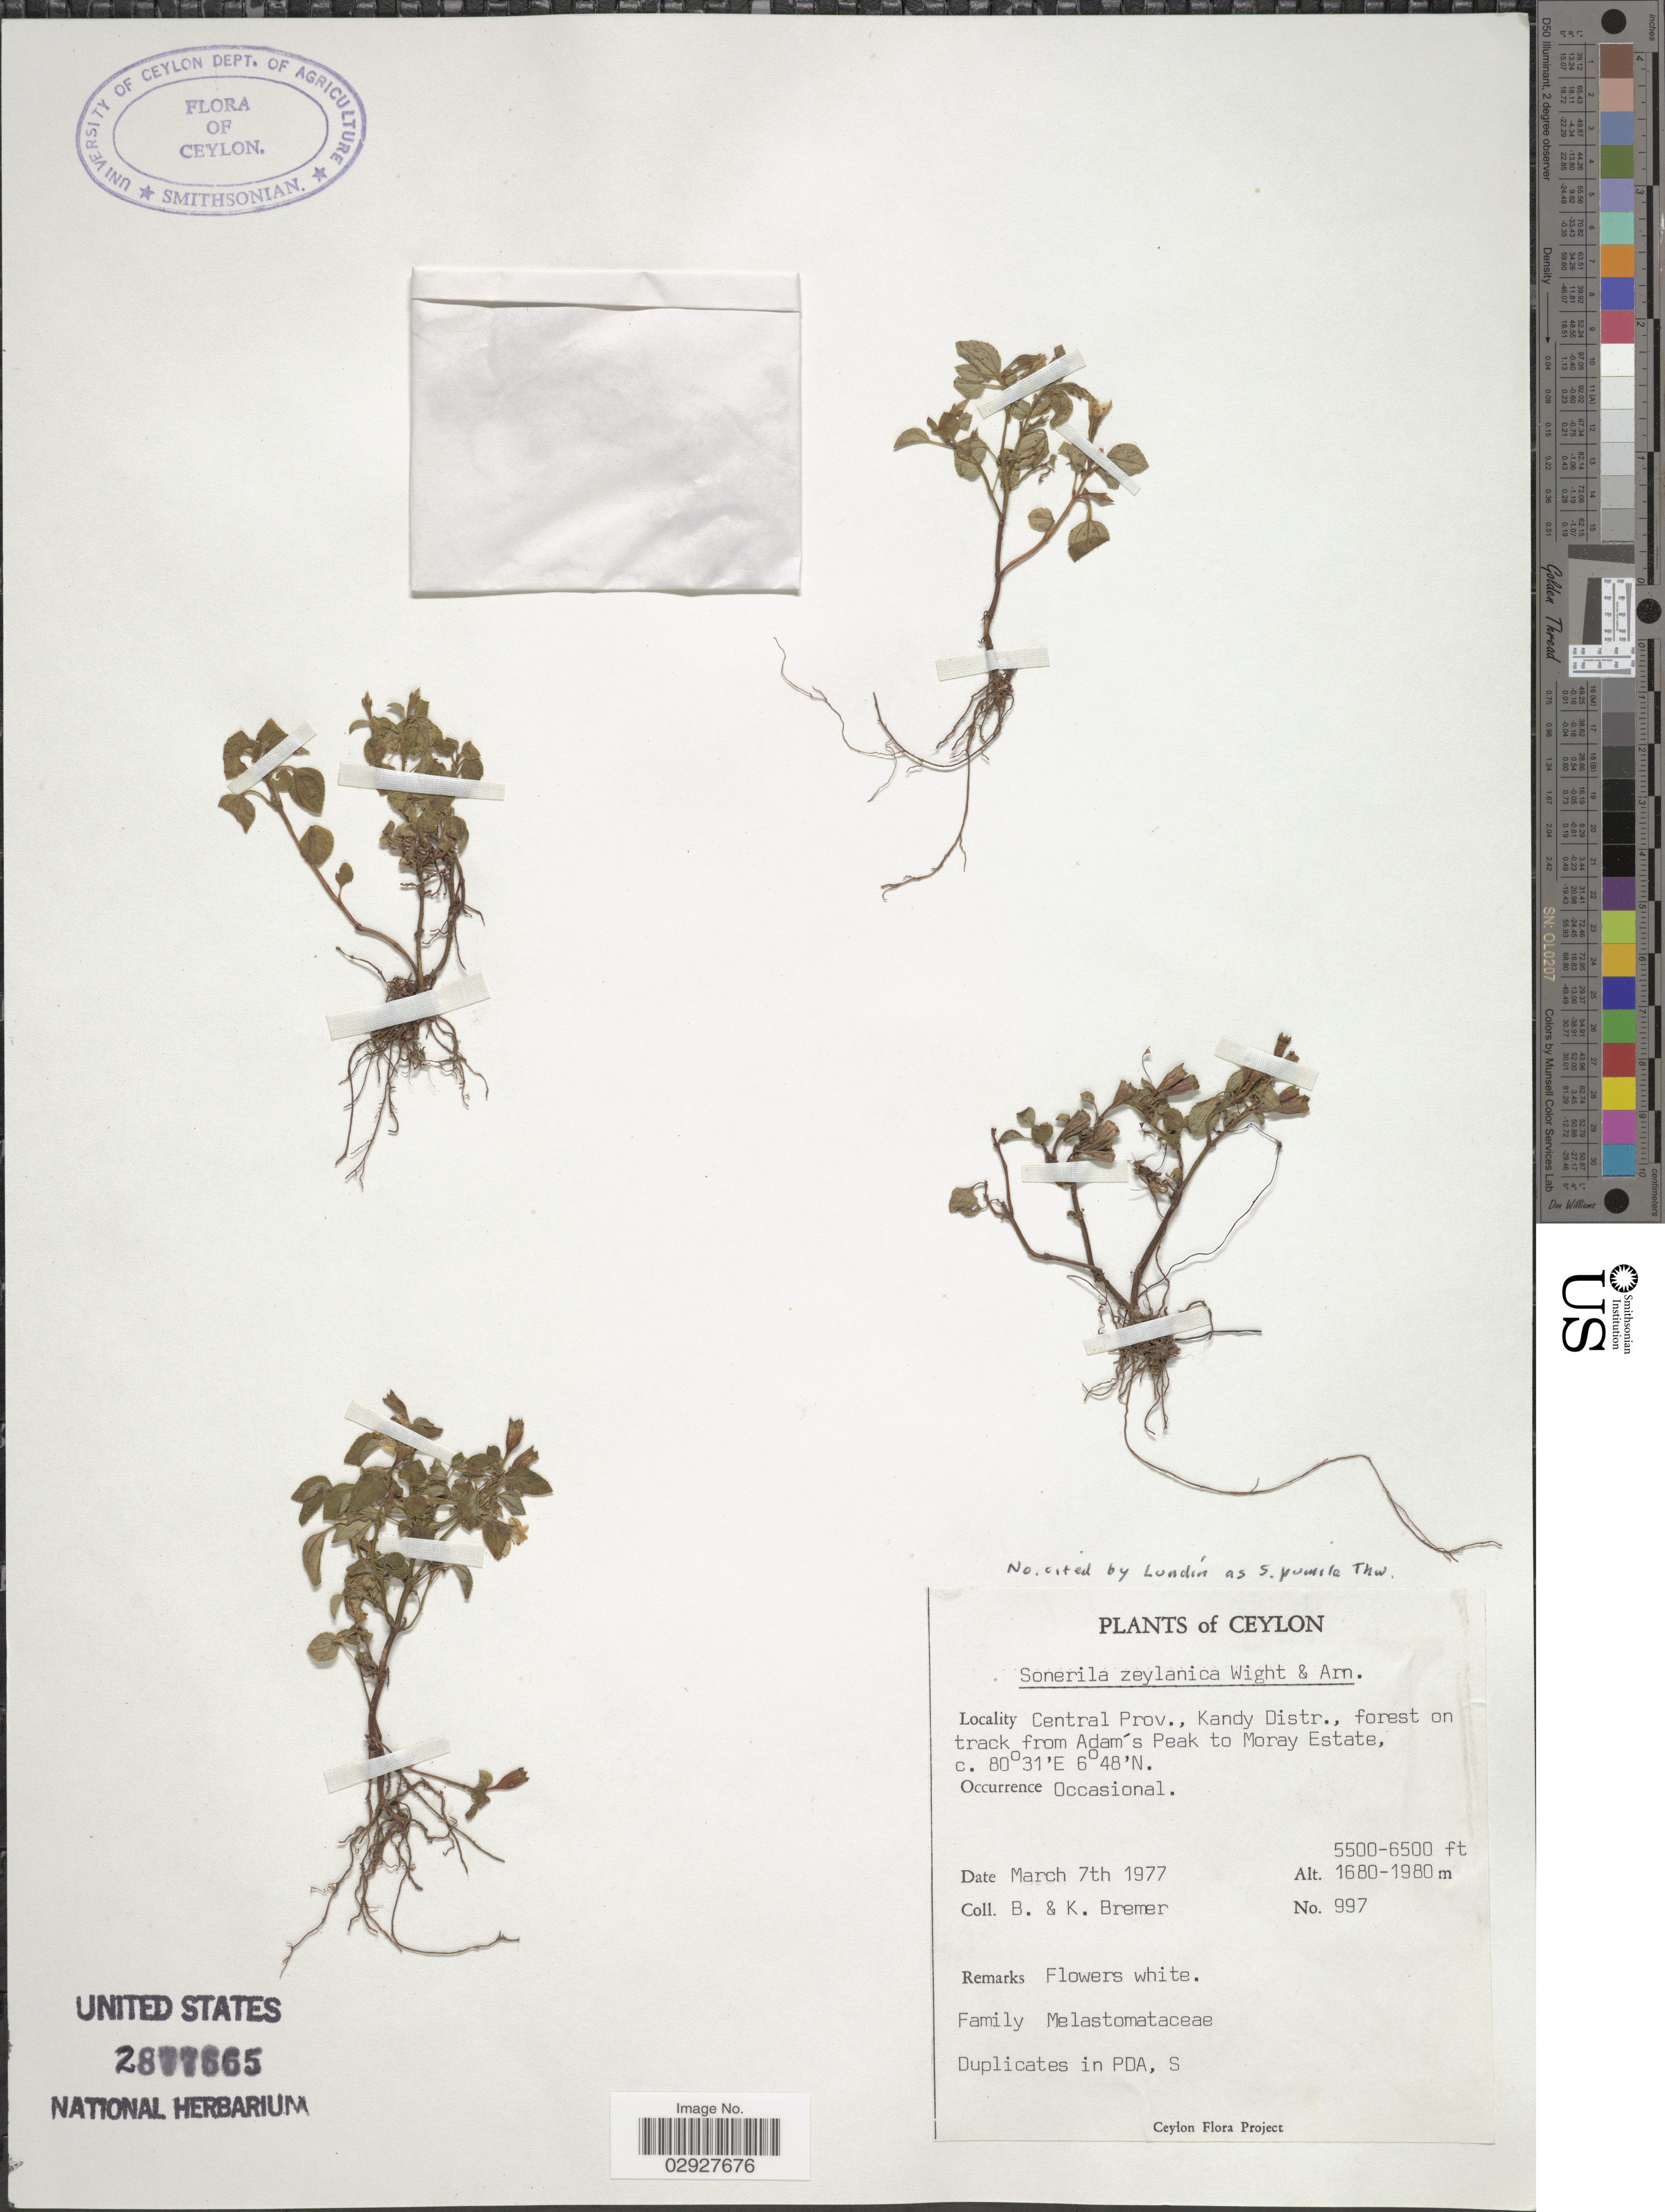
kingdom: Plantae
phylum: Tracheophyta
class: Magnoliopsida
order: Myrtales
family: Melastomataceae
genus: Sonerila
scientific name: Sonerila pumila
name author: Thwaites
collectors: B. Bremer & K. Bremer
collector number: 997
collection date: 1977-03-07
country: Sri Lanka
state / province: Central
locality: Ceylon, Kandy Distr, forest on track from Adam's Peak to Moray Estate.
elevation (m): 1676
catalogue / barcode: US 2877665